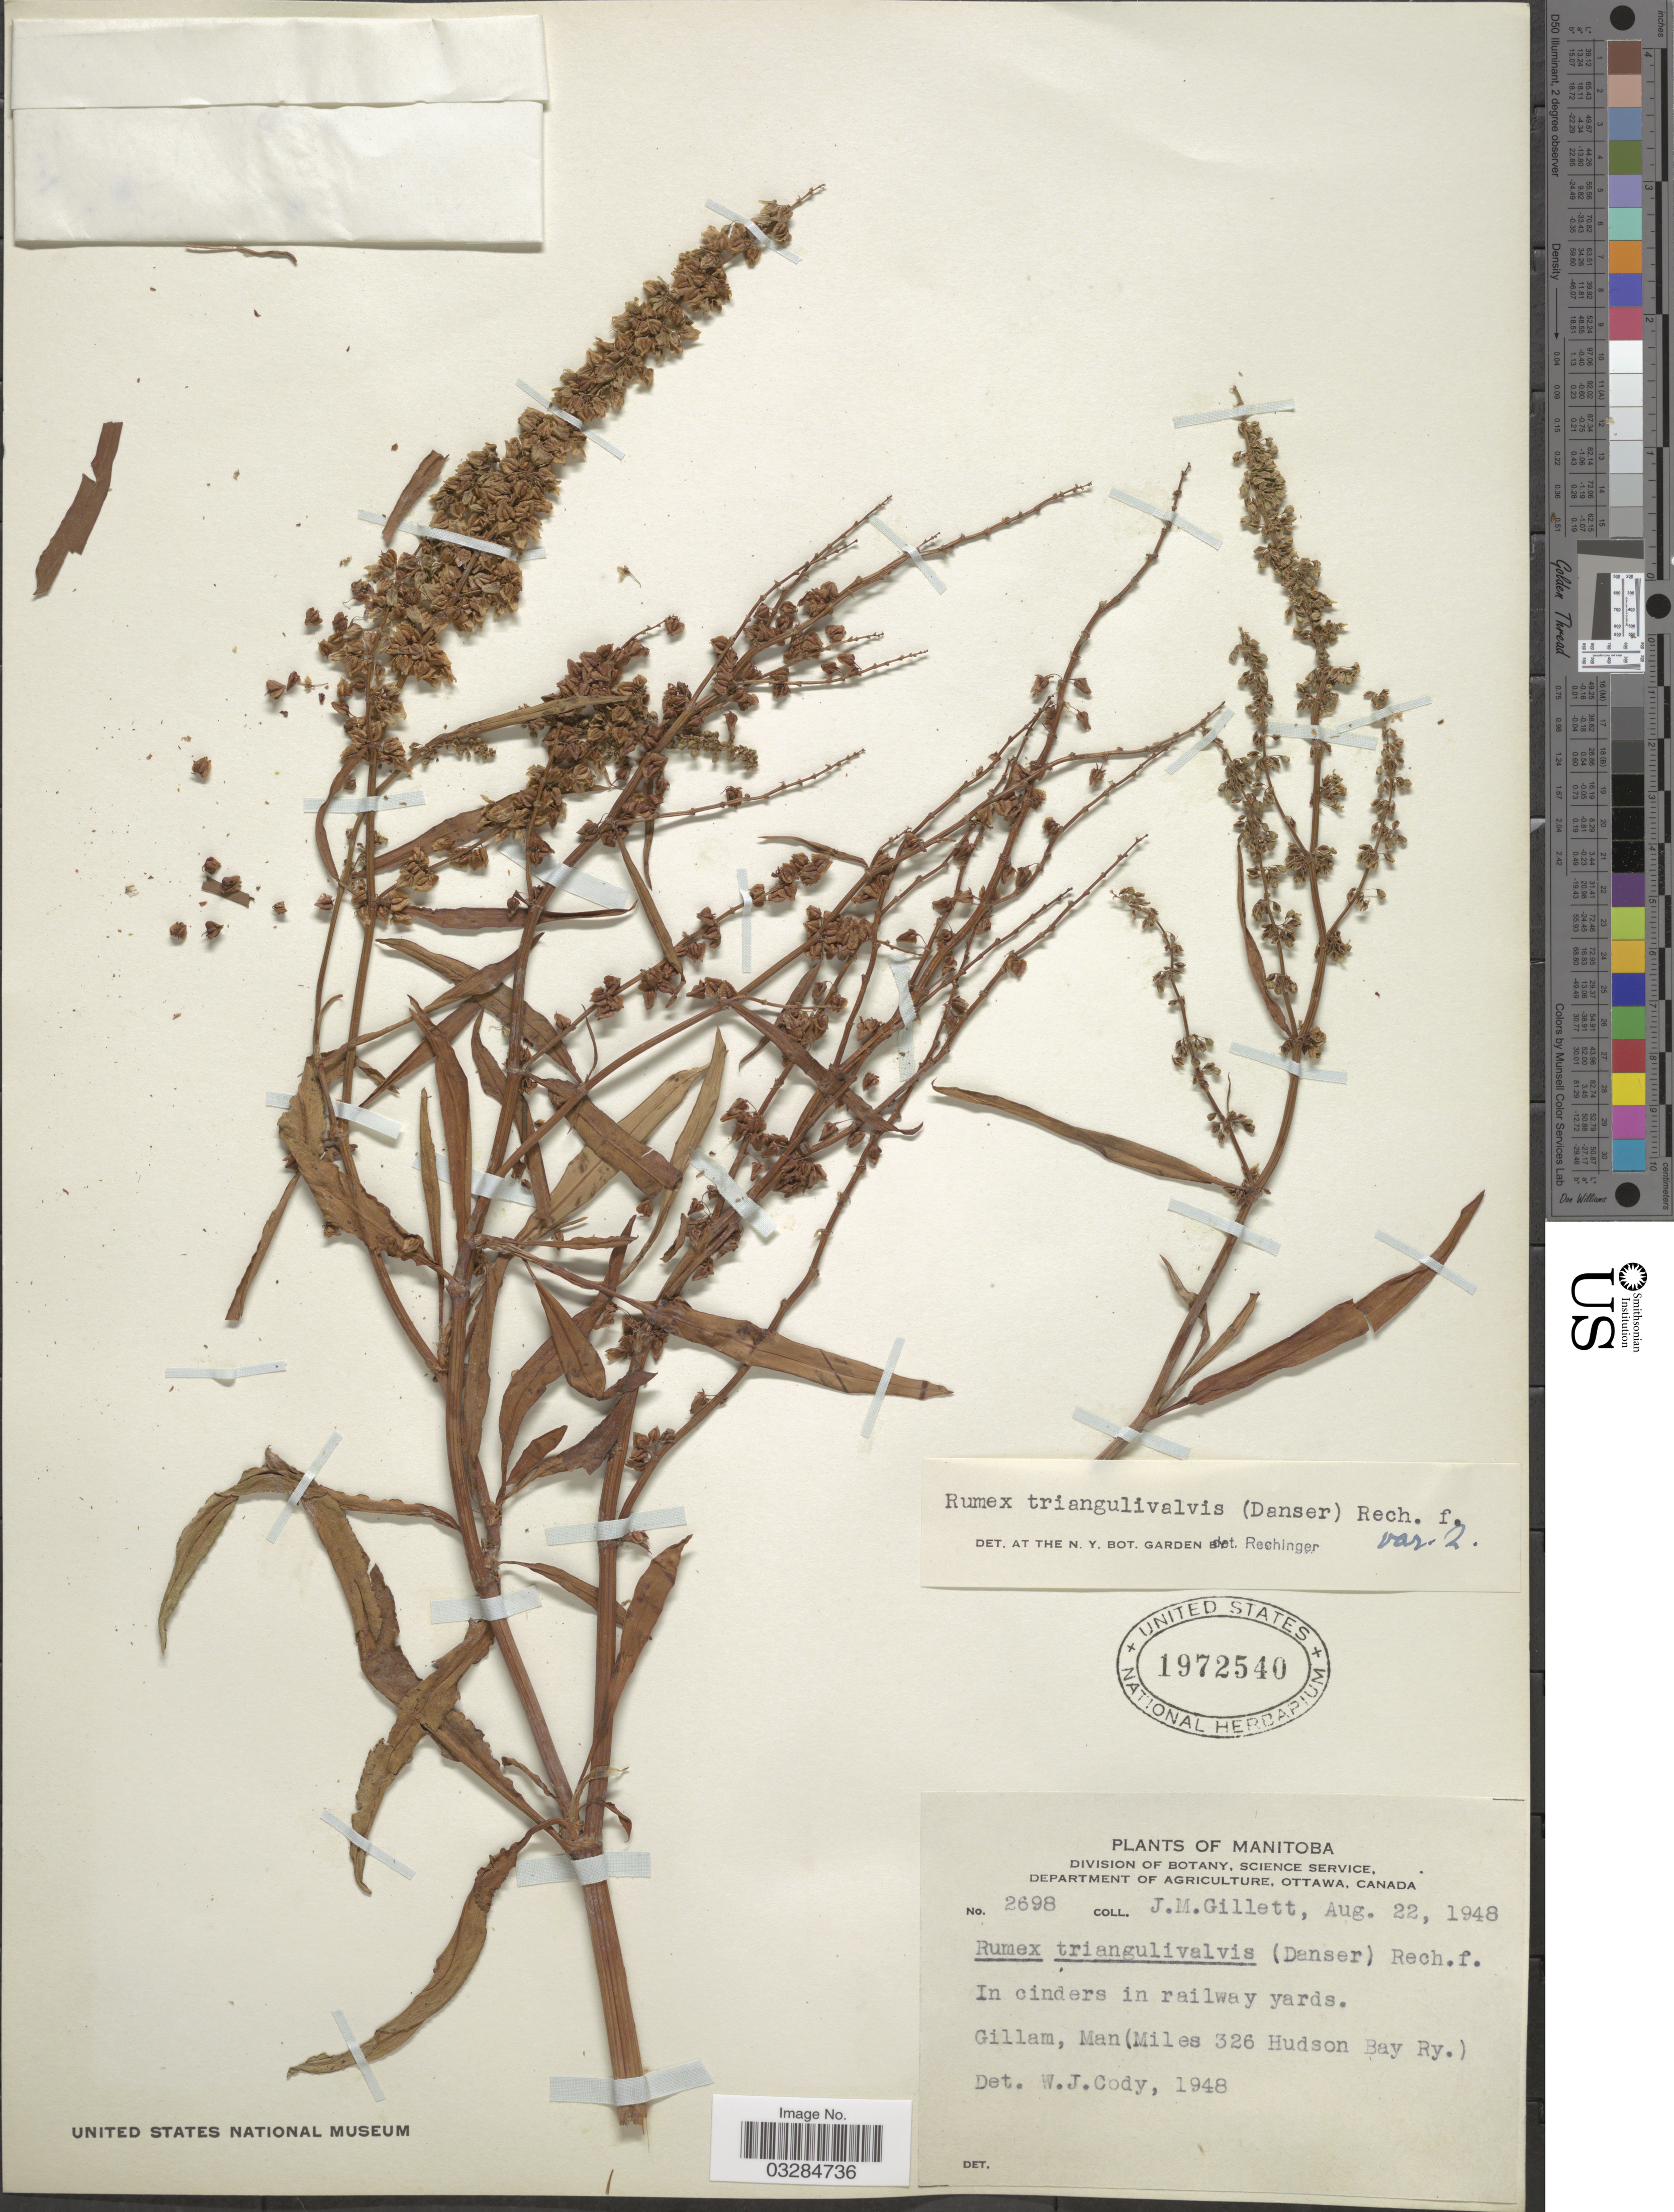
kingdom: Plantae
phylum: Tracheophyta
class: Magnoliopsida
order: Caryophyllales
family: Polygonaceae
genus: Rumex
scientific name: Rumex triangulivalvis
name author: (Danser) Rech. f.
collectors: J. M. Gillett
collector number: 2698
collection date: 1948-08-22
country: Canada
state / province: Manitoba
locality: Gillam, Man.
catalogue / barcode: US 1972540